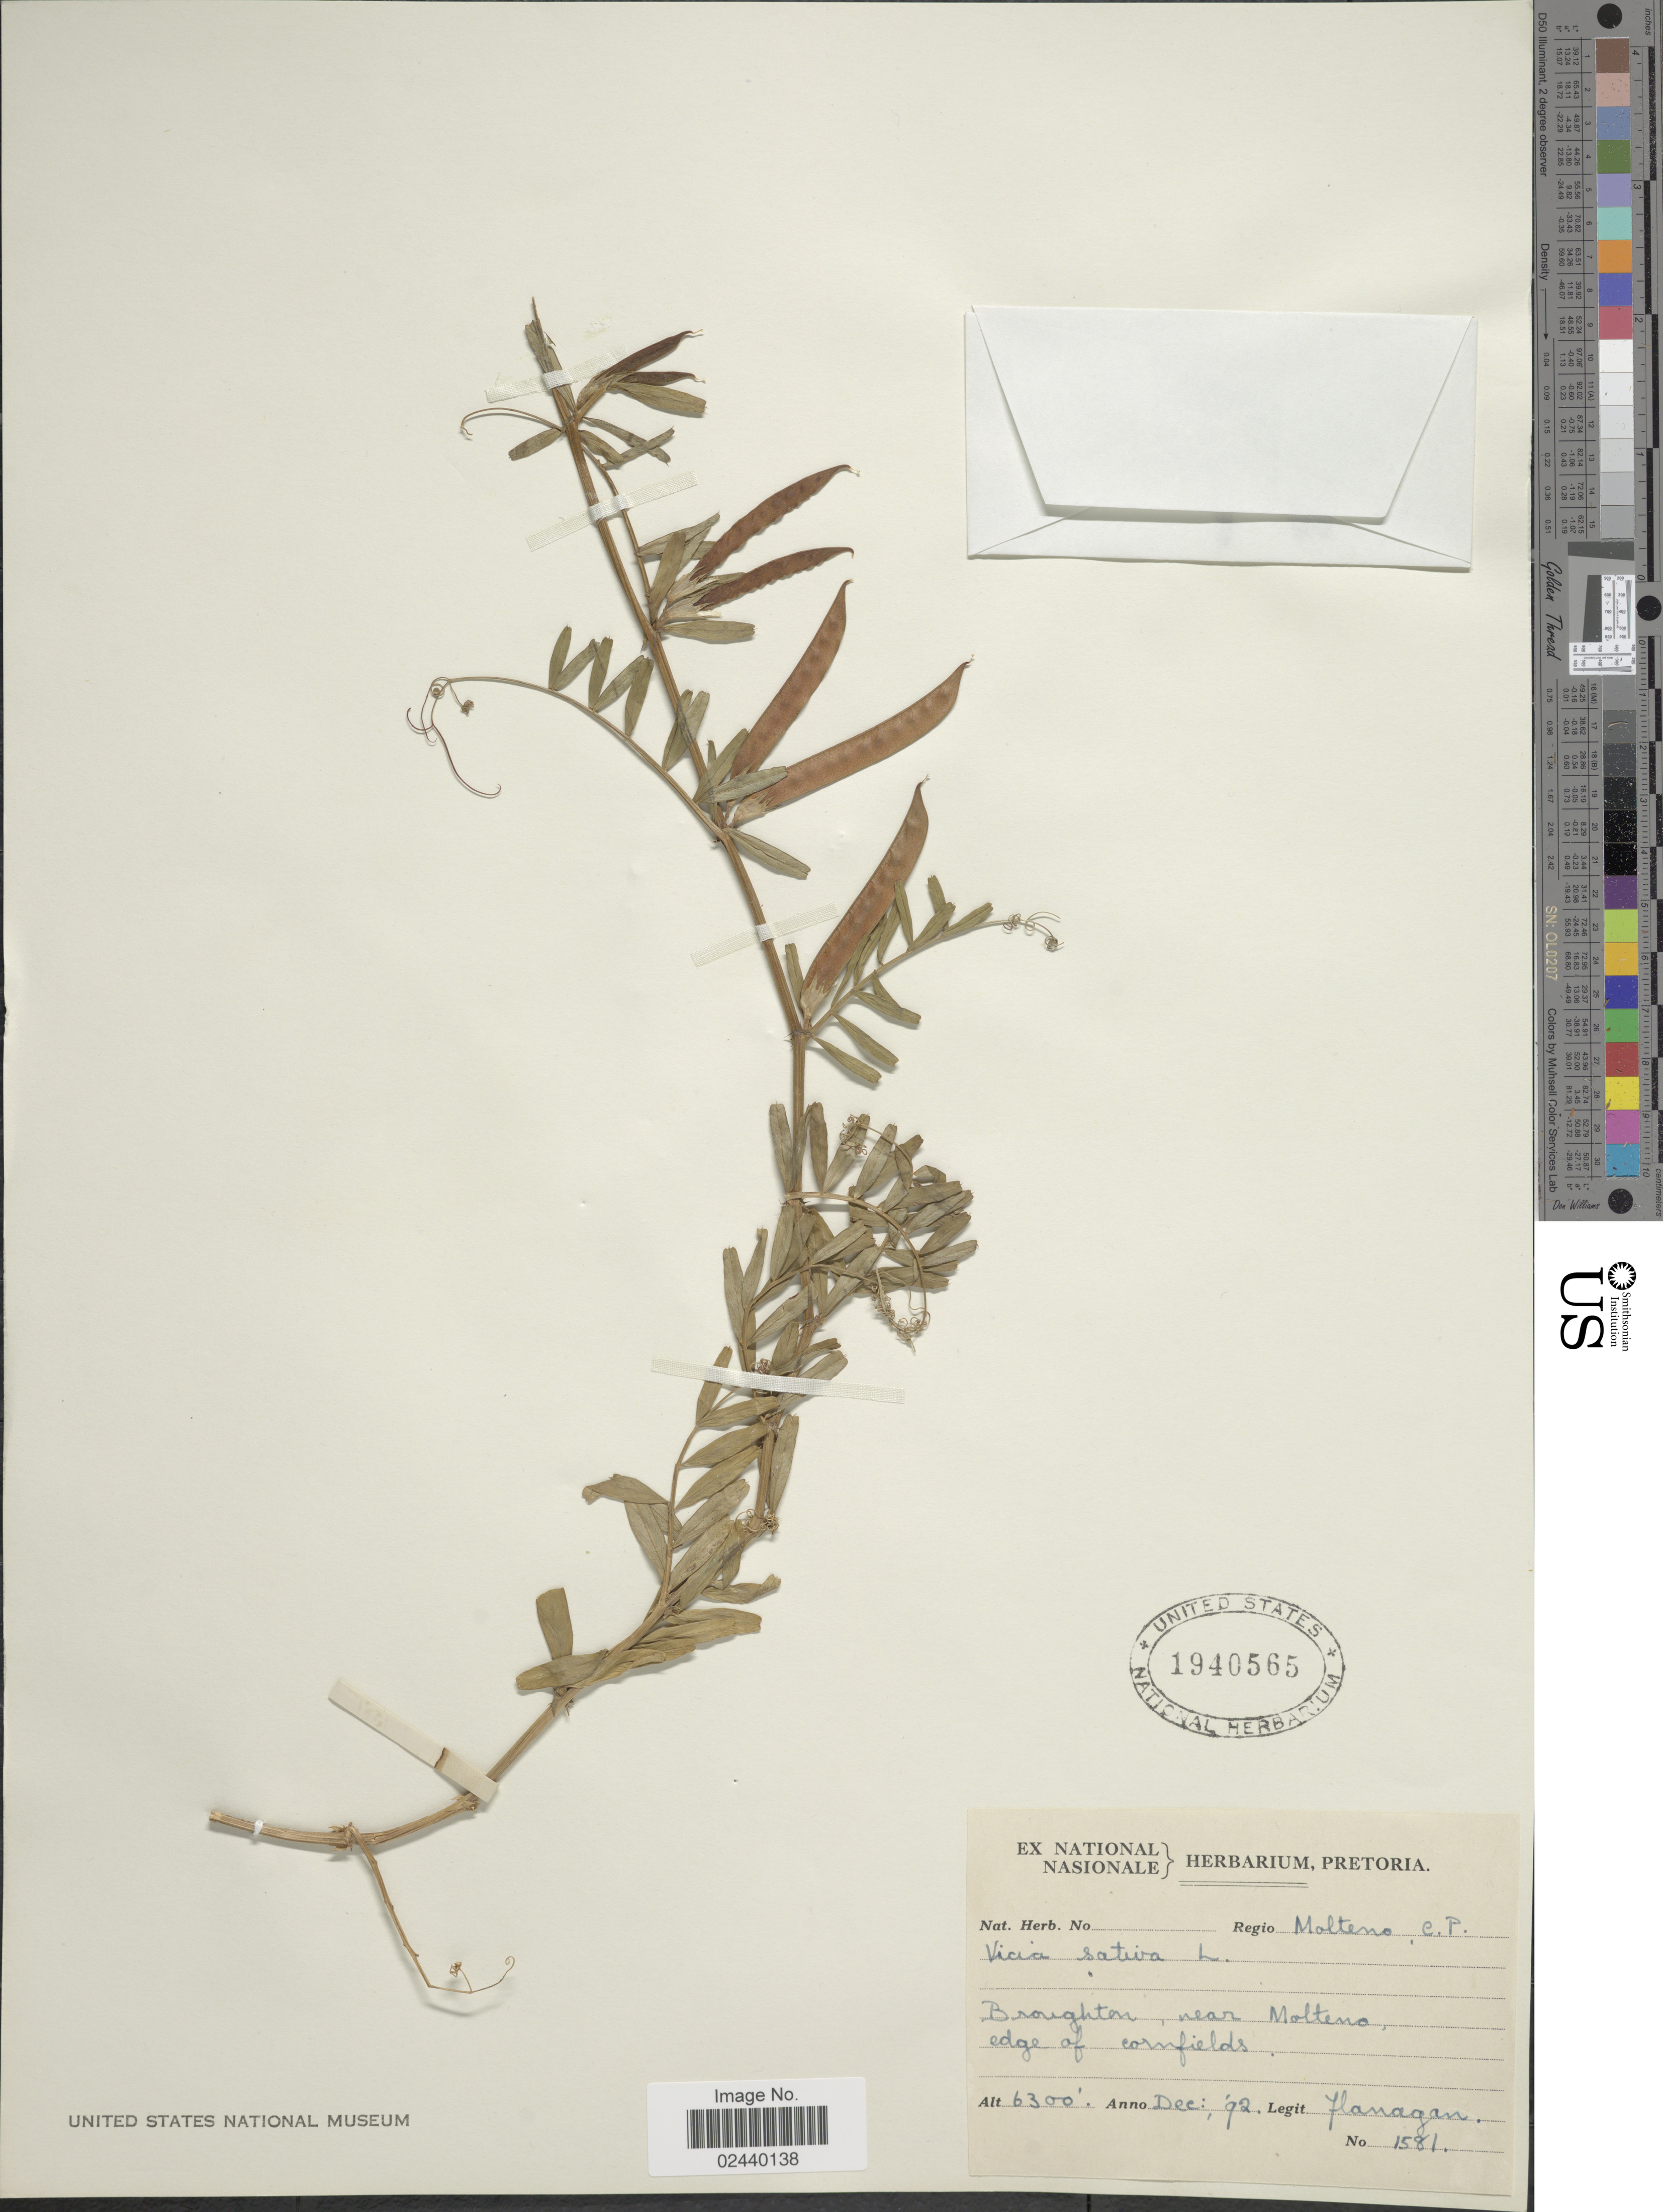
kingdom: Plantae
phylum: Tracheophyta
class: Magnoliopsida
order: Fabales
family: Fabaceae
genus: Vicia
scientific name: Vicia sativa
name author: L.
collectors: -. Flanagan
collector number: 1581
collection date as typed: Transcribed d/m/y: /12/92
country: South Africa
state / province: Eastern Cape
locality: Regio Molteno, C.P. Broughton, near Molteno, edge of cornfields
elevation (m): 1920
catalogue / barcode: US 1940565